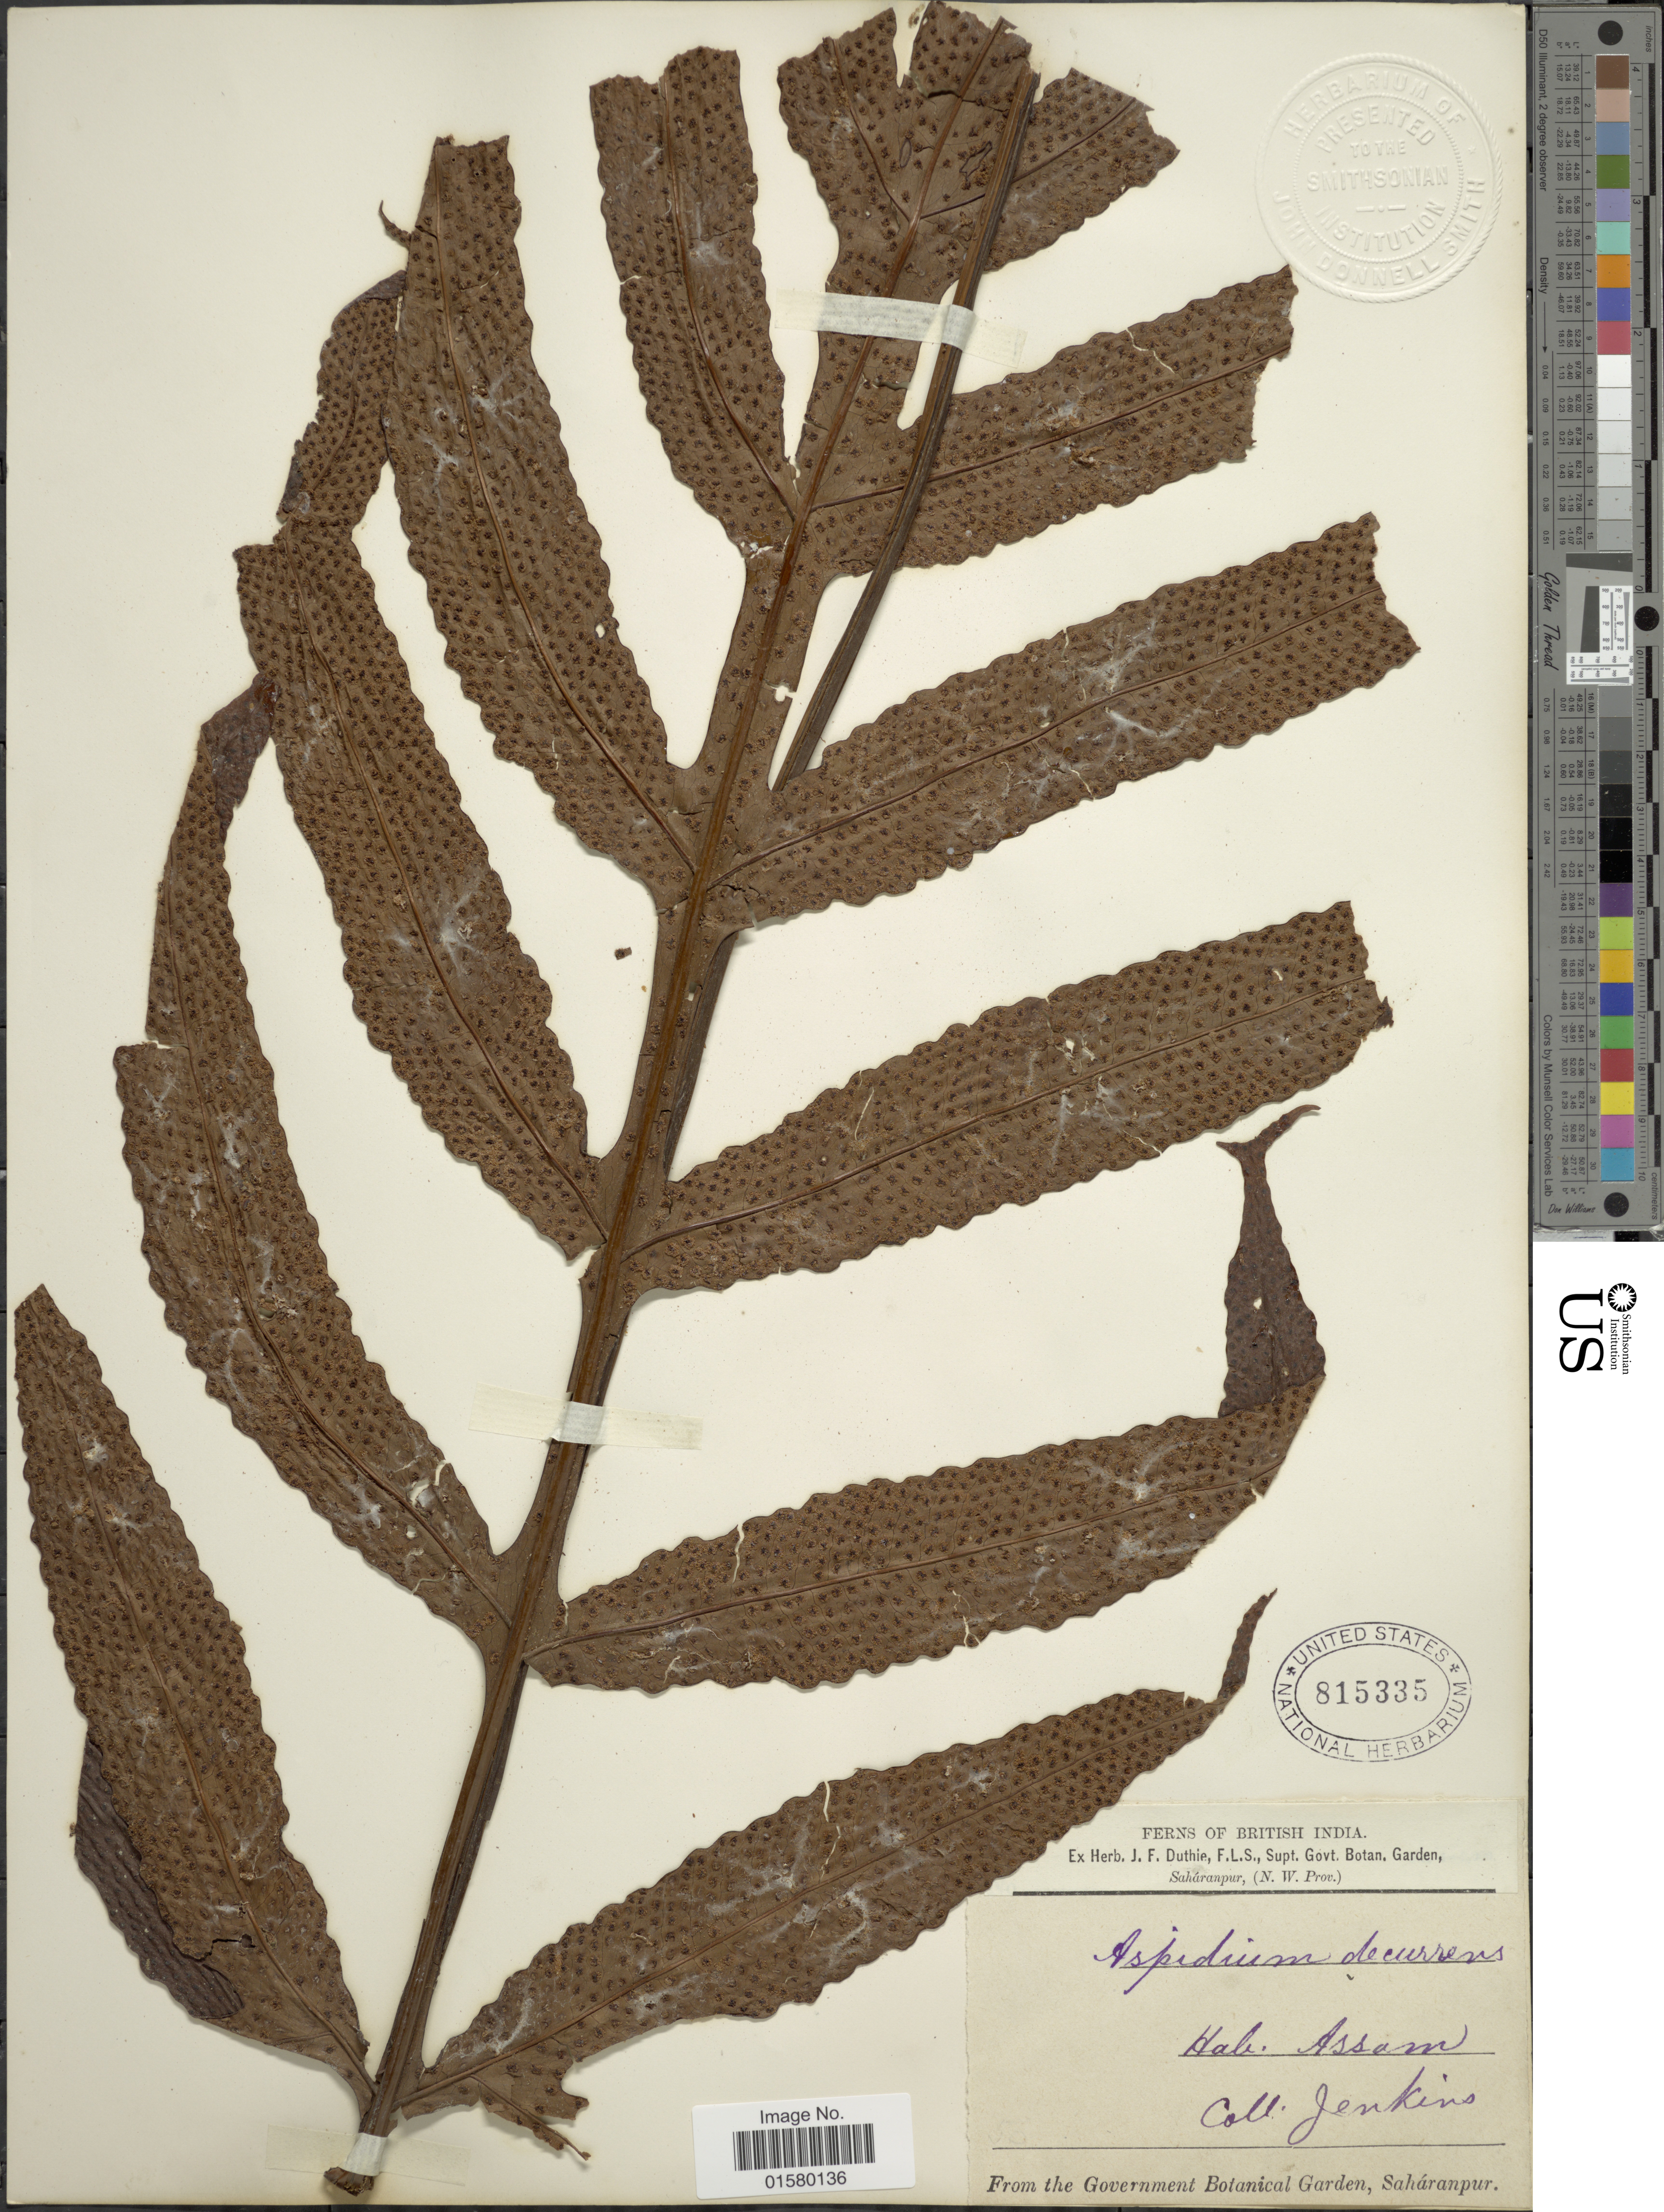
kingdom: Plantae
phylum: Tracheophyta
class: Polypodiopsida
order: Polypodiales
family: Tectariaceae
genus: Tectaria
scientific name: Tectaria decurrens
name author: (Presel.) Copel. in Elmer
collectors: -. Jenkins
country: India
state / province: Assam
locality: British India, Assam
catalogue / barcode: US 815335